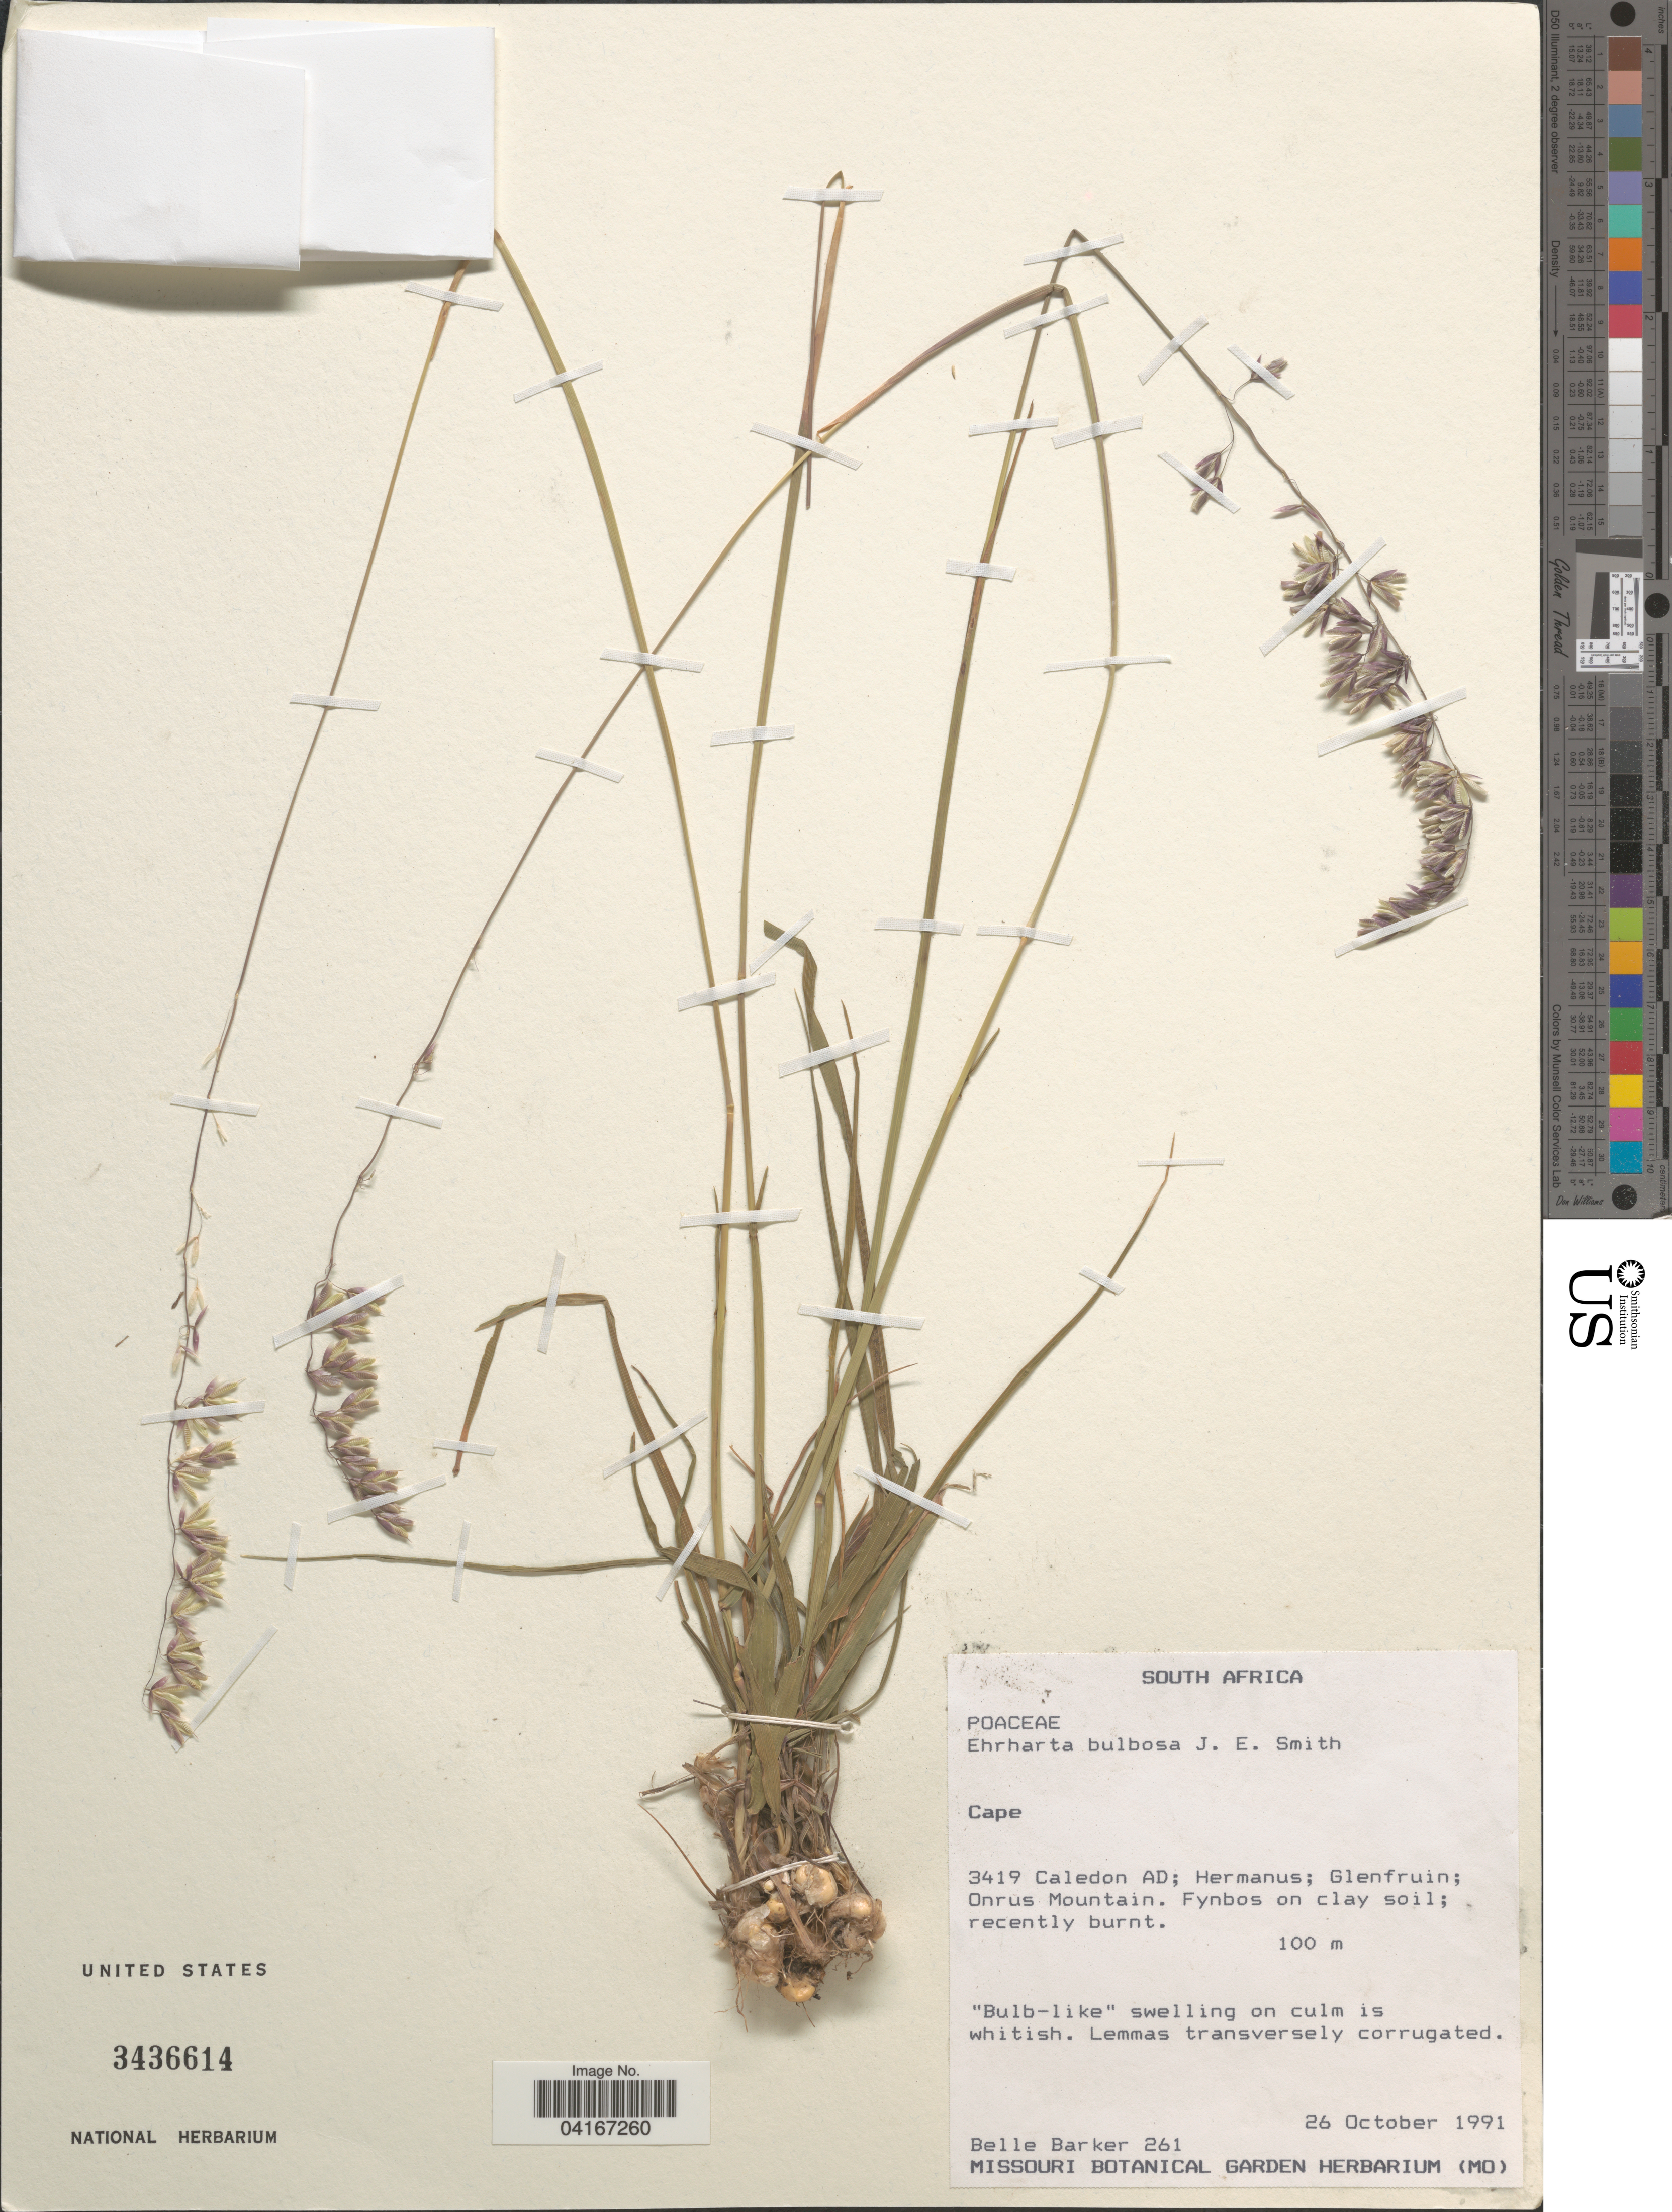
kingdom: Plantae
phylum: Tracheophyta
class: Liliopsida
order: Poales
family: Poaceae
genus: Ehrharta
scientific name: Ehrharta bulbosa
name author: Sm.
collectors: B. Barker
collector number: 261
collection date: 1991-10-26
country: South Africa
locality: Cape. 3419 Caledon AD; Hermanus; Glenfruin; Onrus Mountain.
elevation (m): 100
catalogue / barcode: US 3436614